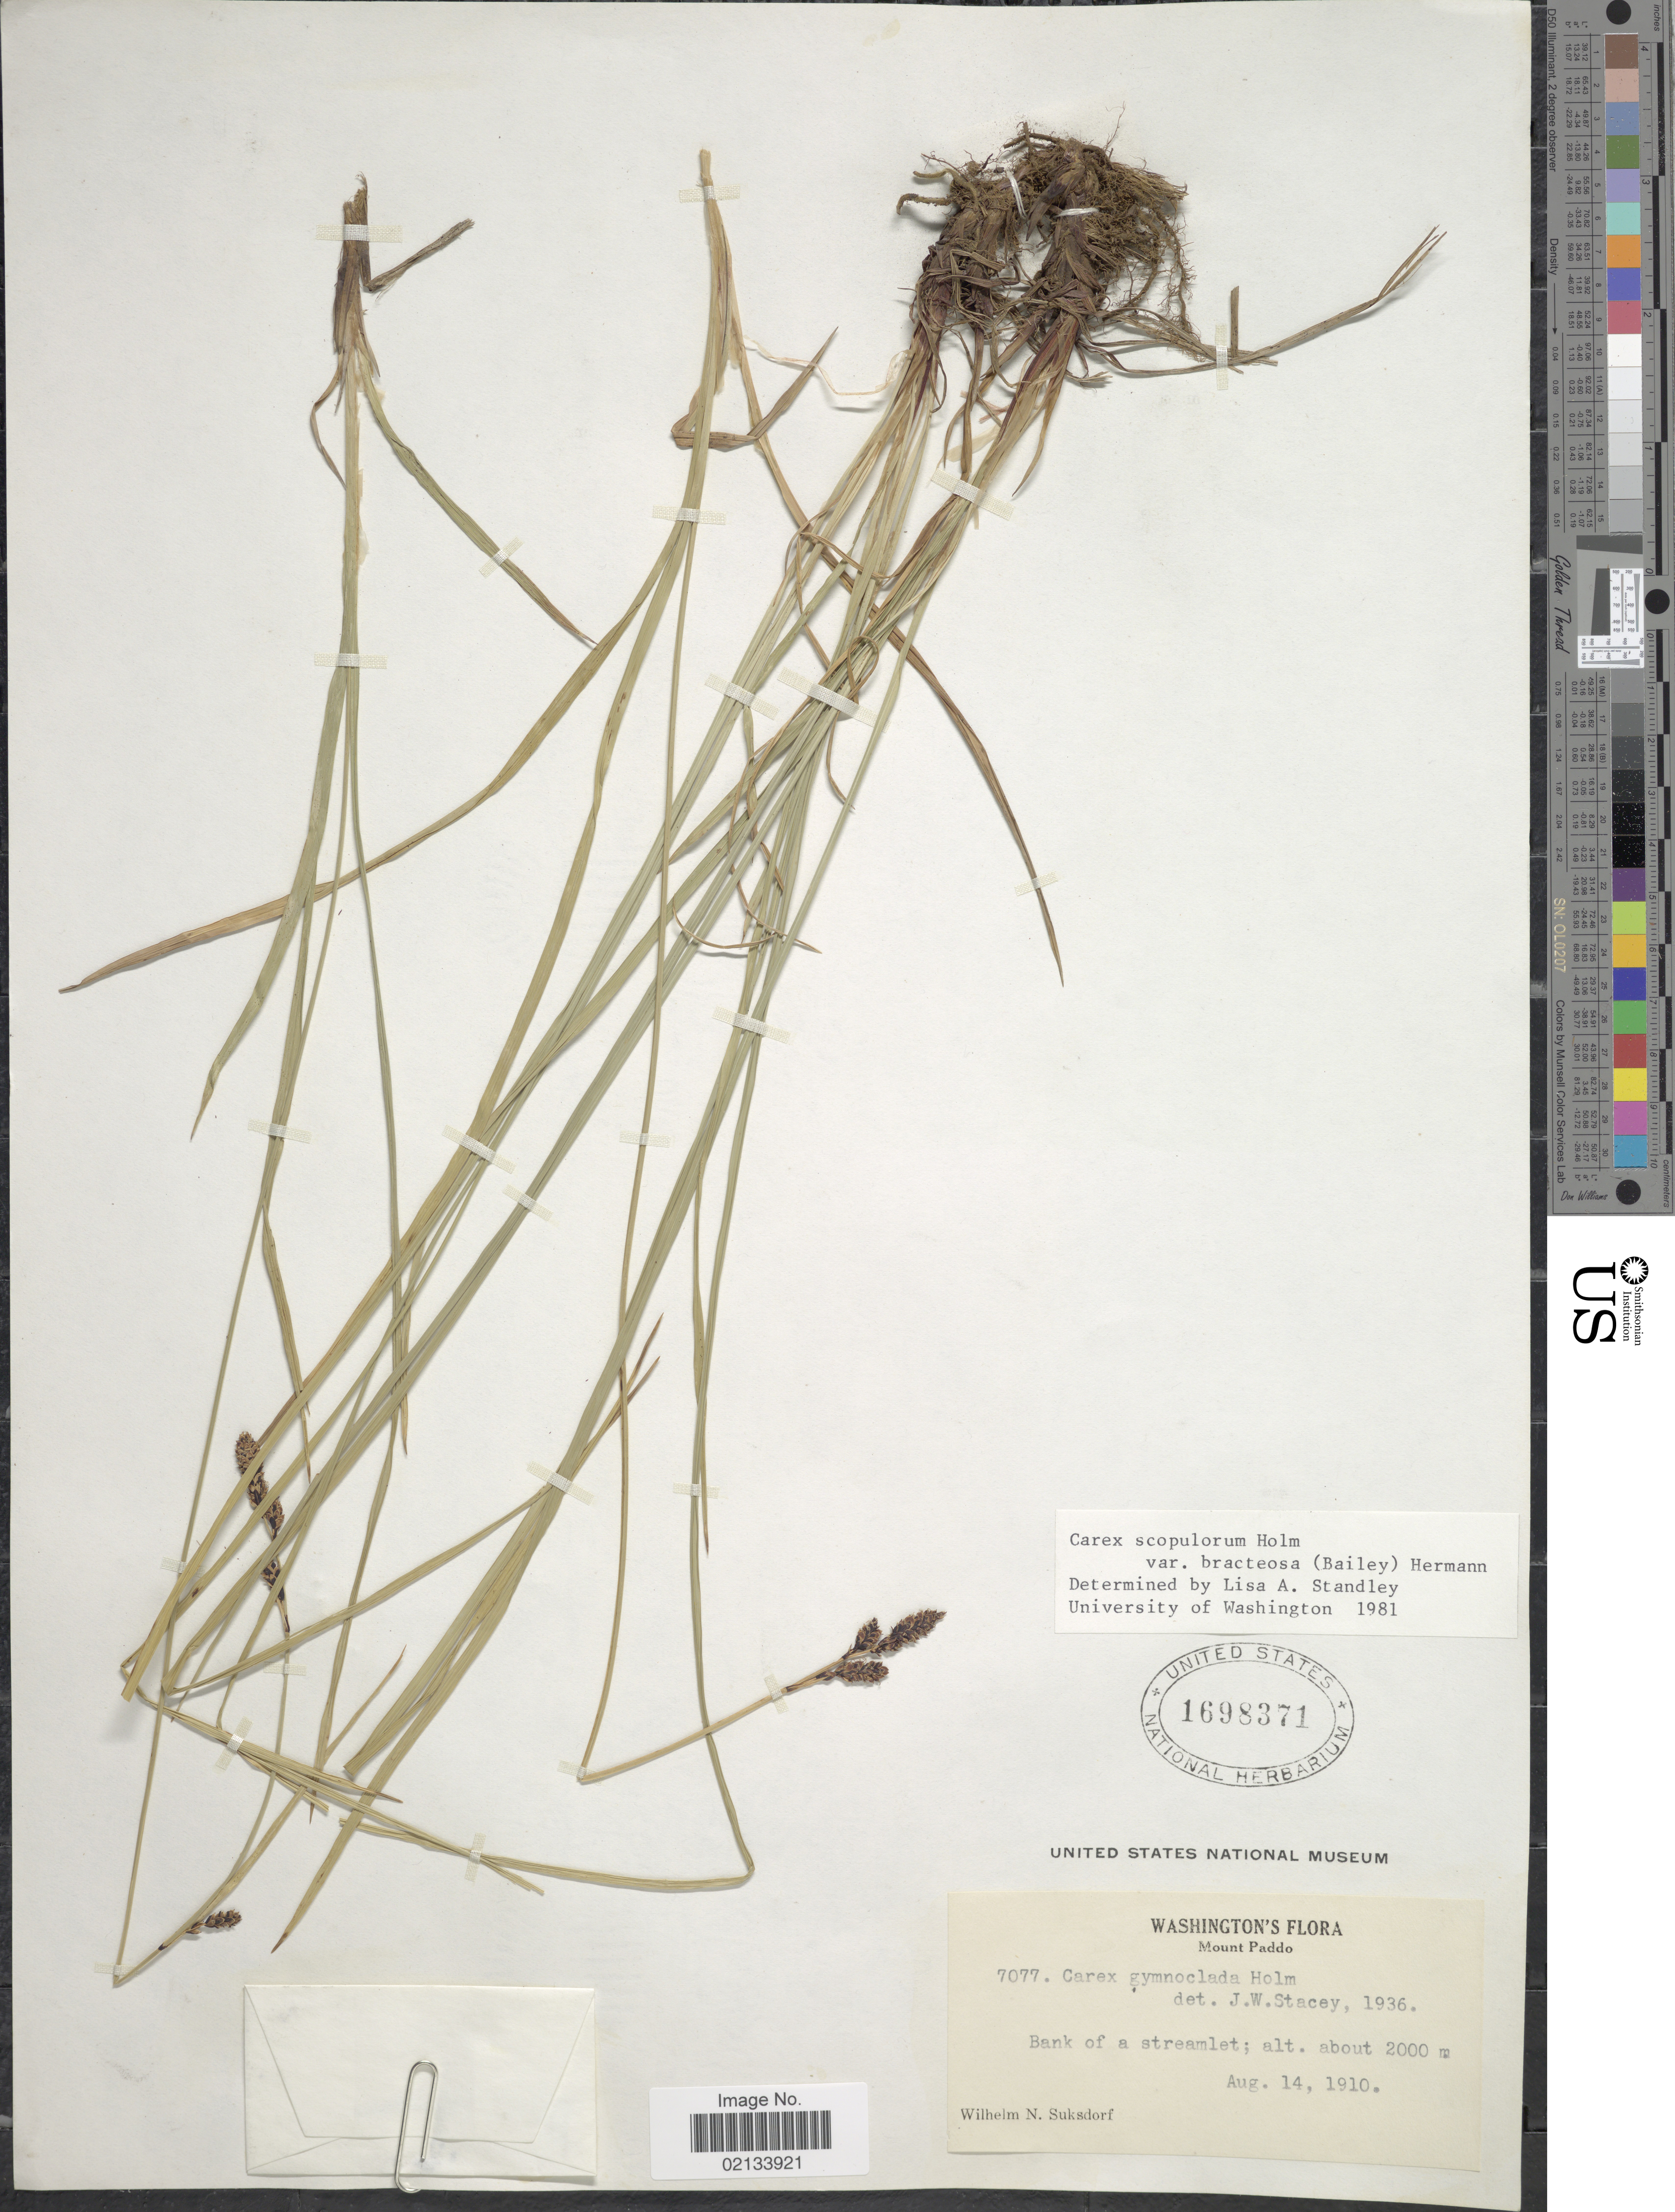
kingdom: Plantae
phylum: Tracheophyta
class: Liliopsida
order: Poales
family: Cyperaceae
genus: Carex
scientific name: Carex scopulorum var. bracteosa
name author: (L.H. Bailey) F.J. Herm.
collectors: W. N. Suksdorf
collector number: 7077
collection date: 1910-08-14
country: United States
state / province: Washington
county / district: Skamania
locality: Mount Paddo, bank of a streamlet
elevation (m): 2000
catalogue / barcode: US 1698371